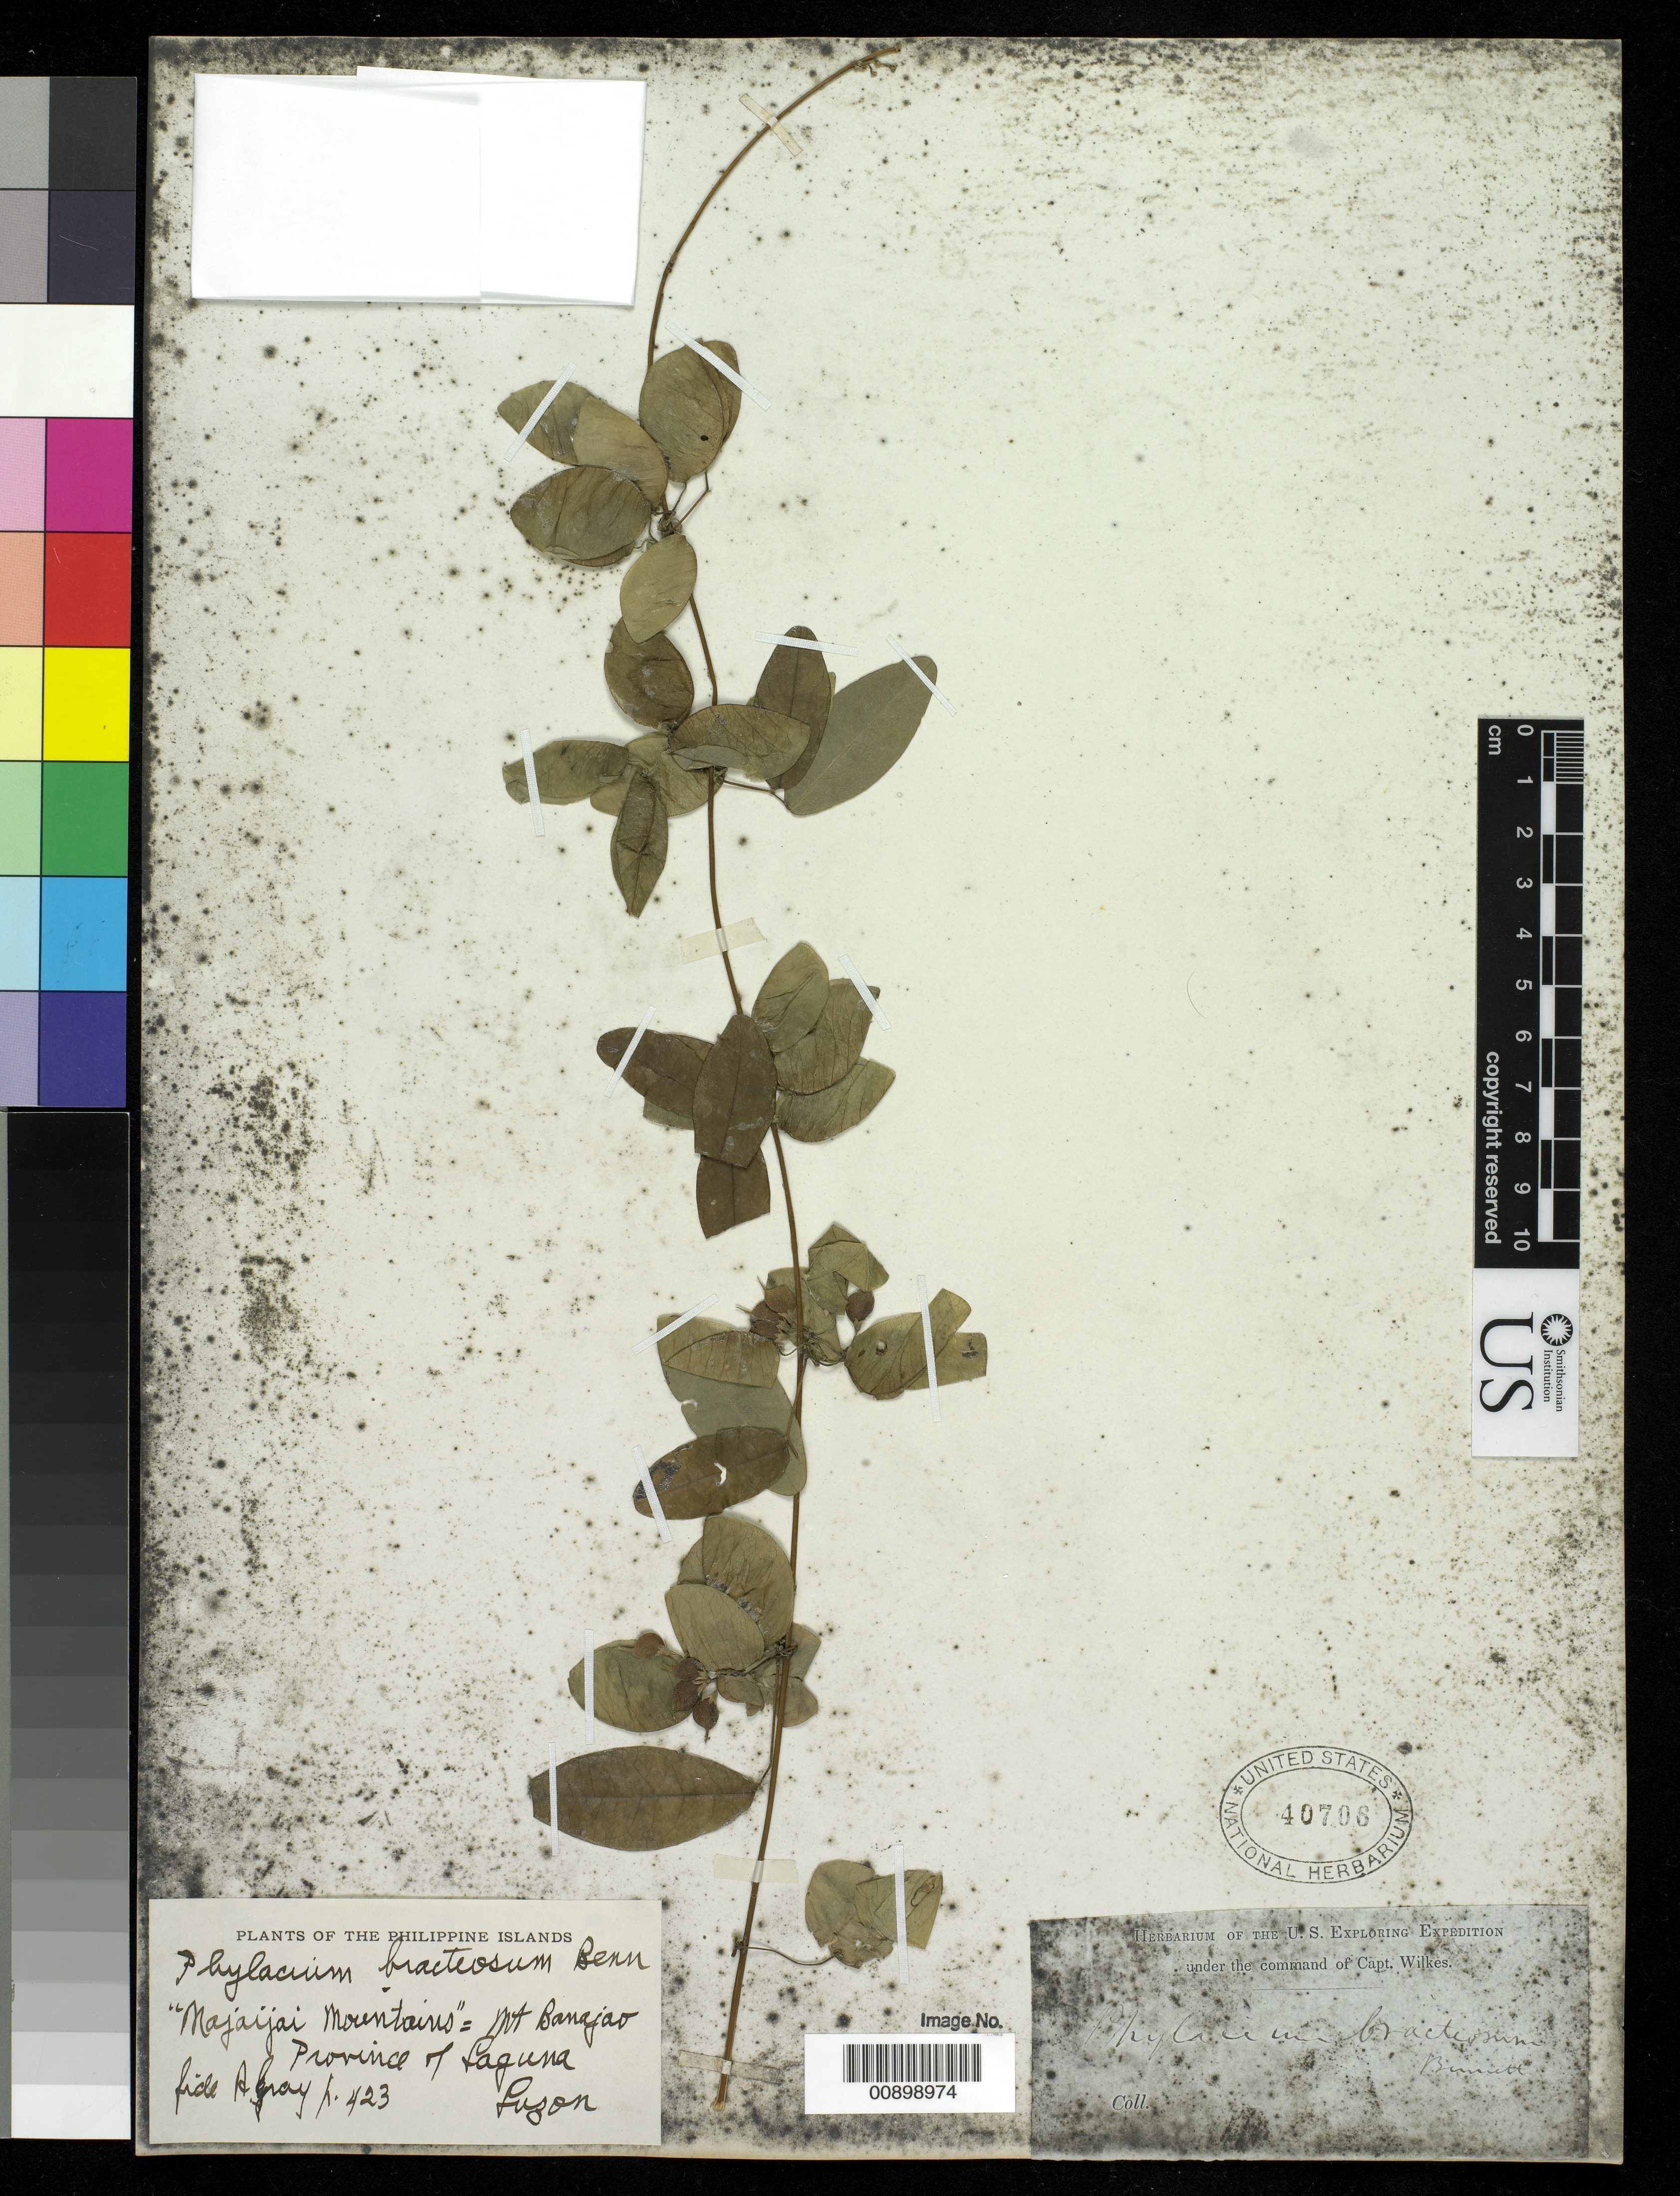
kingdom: Plantae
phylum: Tracheophyta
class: Magnoliopsida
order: Fabales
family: Fabaceae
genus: Phylacium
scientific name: Phylacium bracteosum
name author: Benn.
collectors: Wilkes Explor. Exped.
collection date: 1838/1842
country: Philippines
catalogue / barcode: US 40706